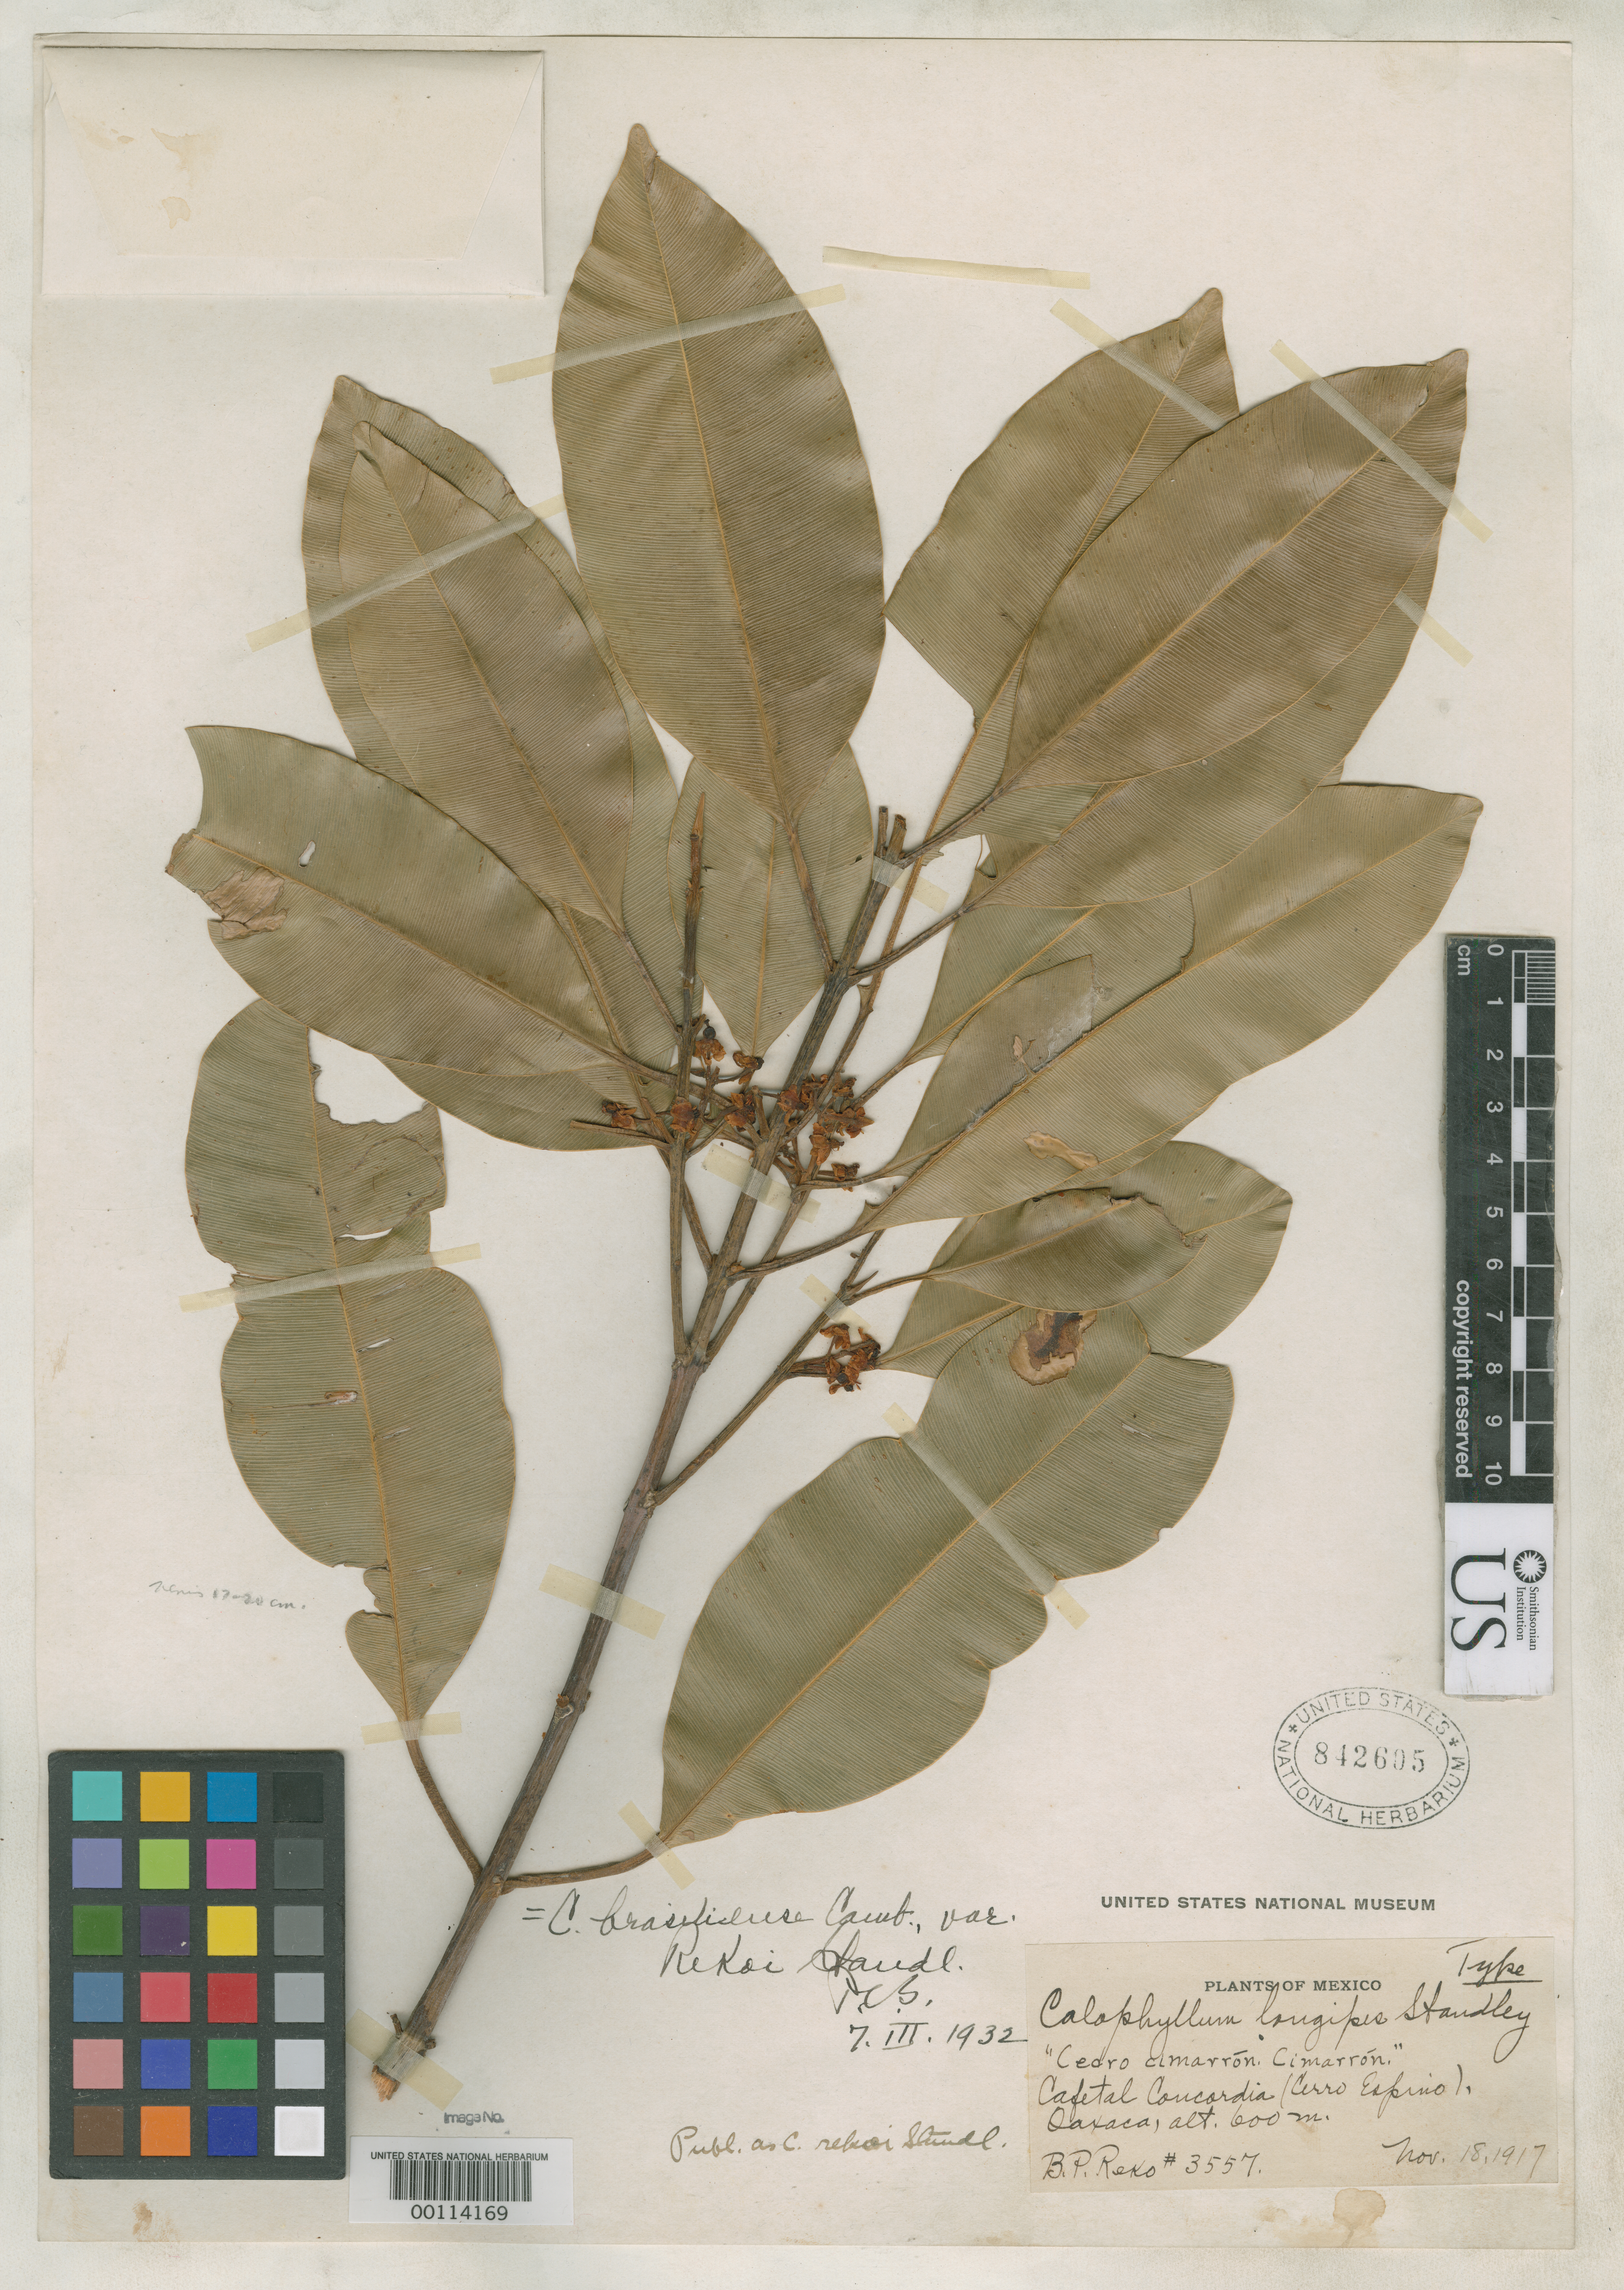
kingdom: Plantae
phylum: Tracheophyta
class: Magnoliopsida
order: Malpighiales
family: Calophyllaceae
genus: Calophyllum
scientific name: Calophyllum rekoi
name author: Standl.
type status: Holotype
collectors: B. P. Reko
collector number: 3557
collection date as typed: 18 Nov 1917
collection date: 1917-11-18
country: Mexico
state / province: Oaxaca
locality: Cerro Espino, Cafetal Concordia.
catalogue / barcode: US 842605